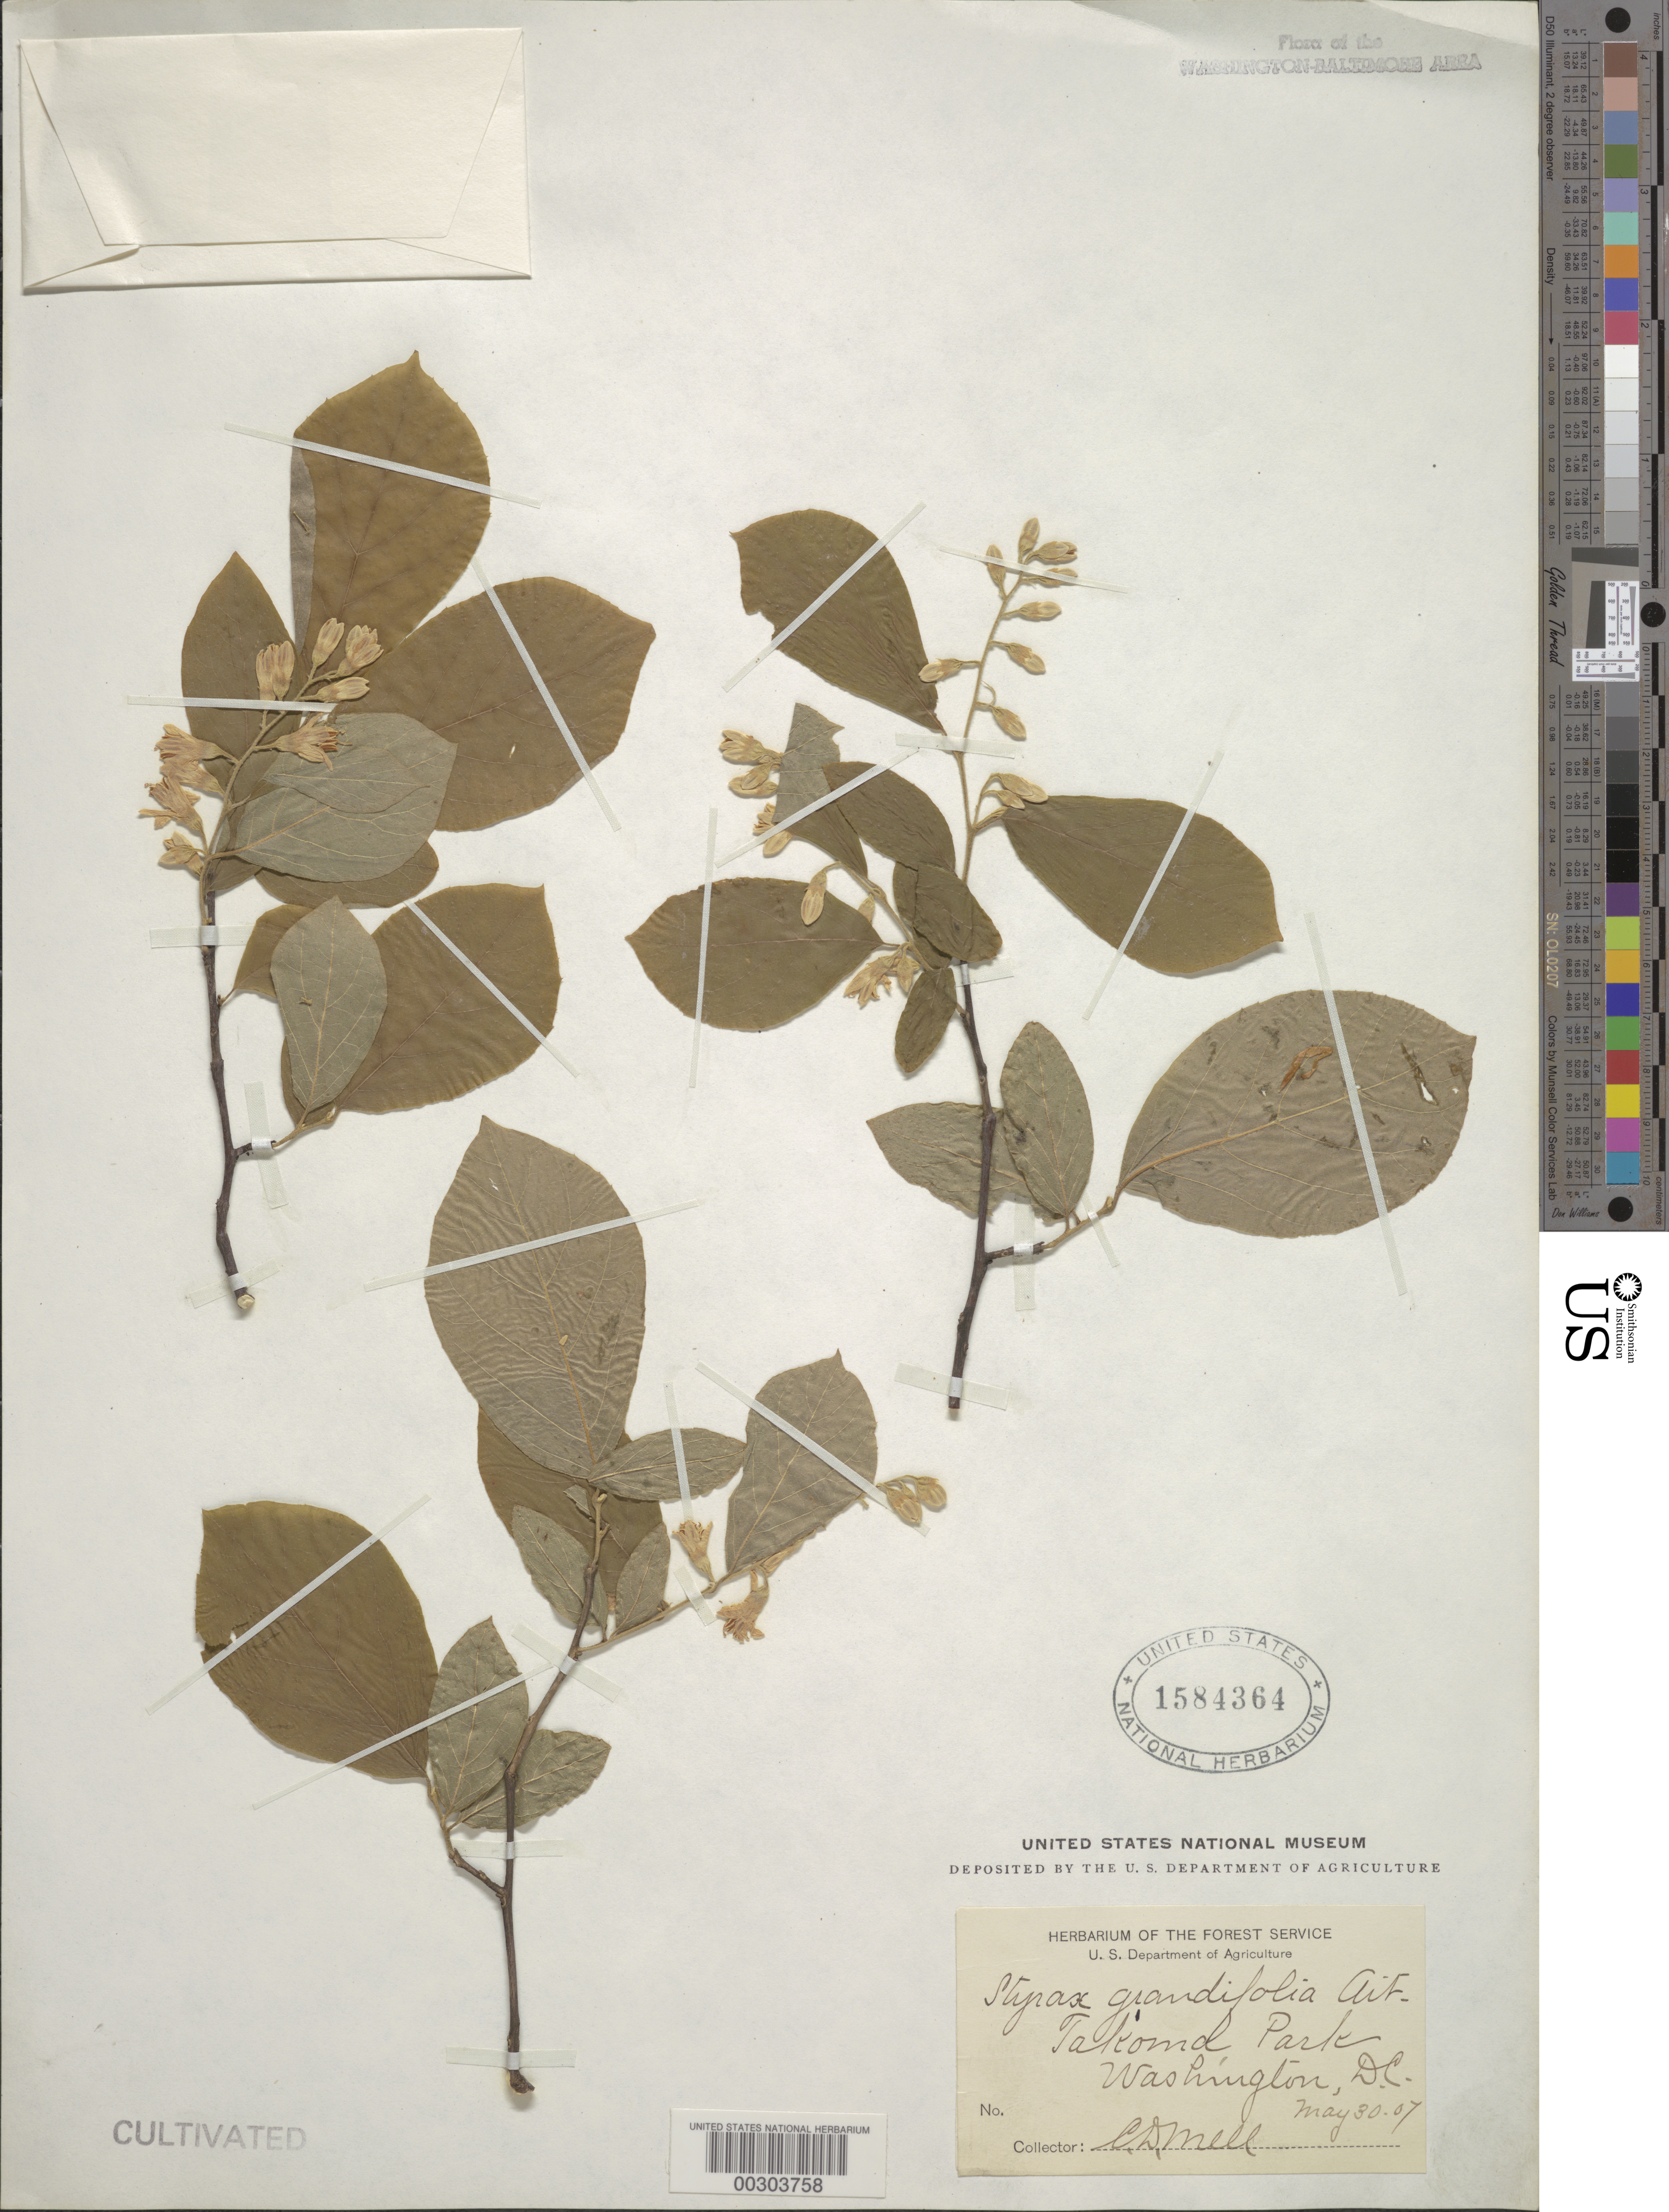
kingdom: Plantae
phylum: Tracheophyta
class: Magnoliopsida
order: Ericales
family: Styracaceae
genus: Styrax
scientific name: Styrax grandifolius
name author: Aiton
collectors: C. D. Mell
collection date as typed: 30 May 1907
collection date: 1907-05-30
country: United States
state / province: District of Columbia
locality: Takoma Park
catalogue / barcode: US 1584364